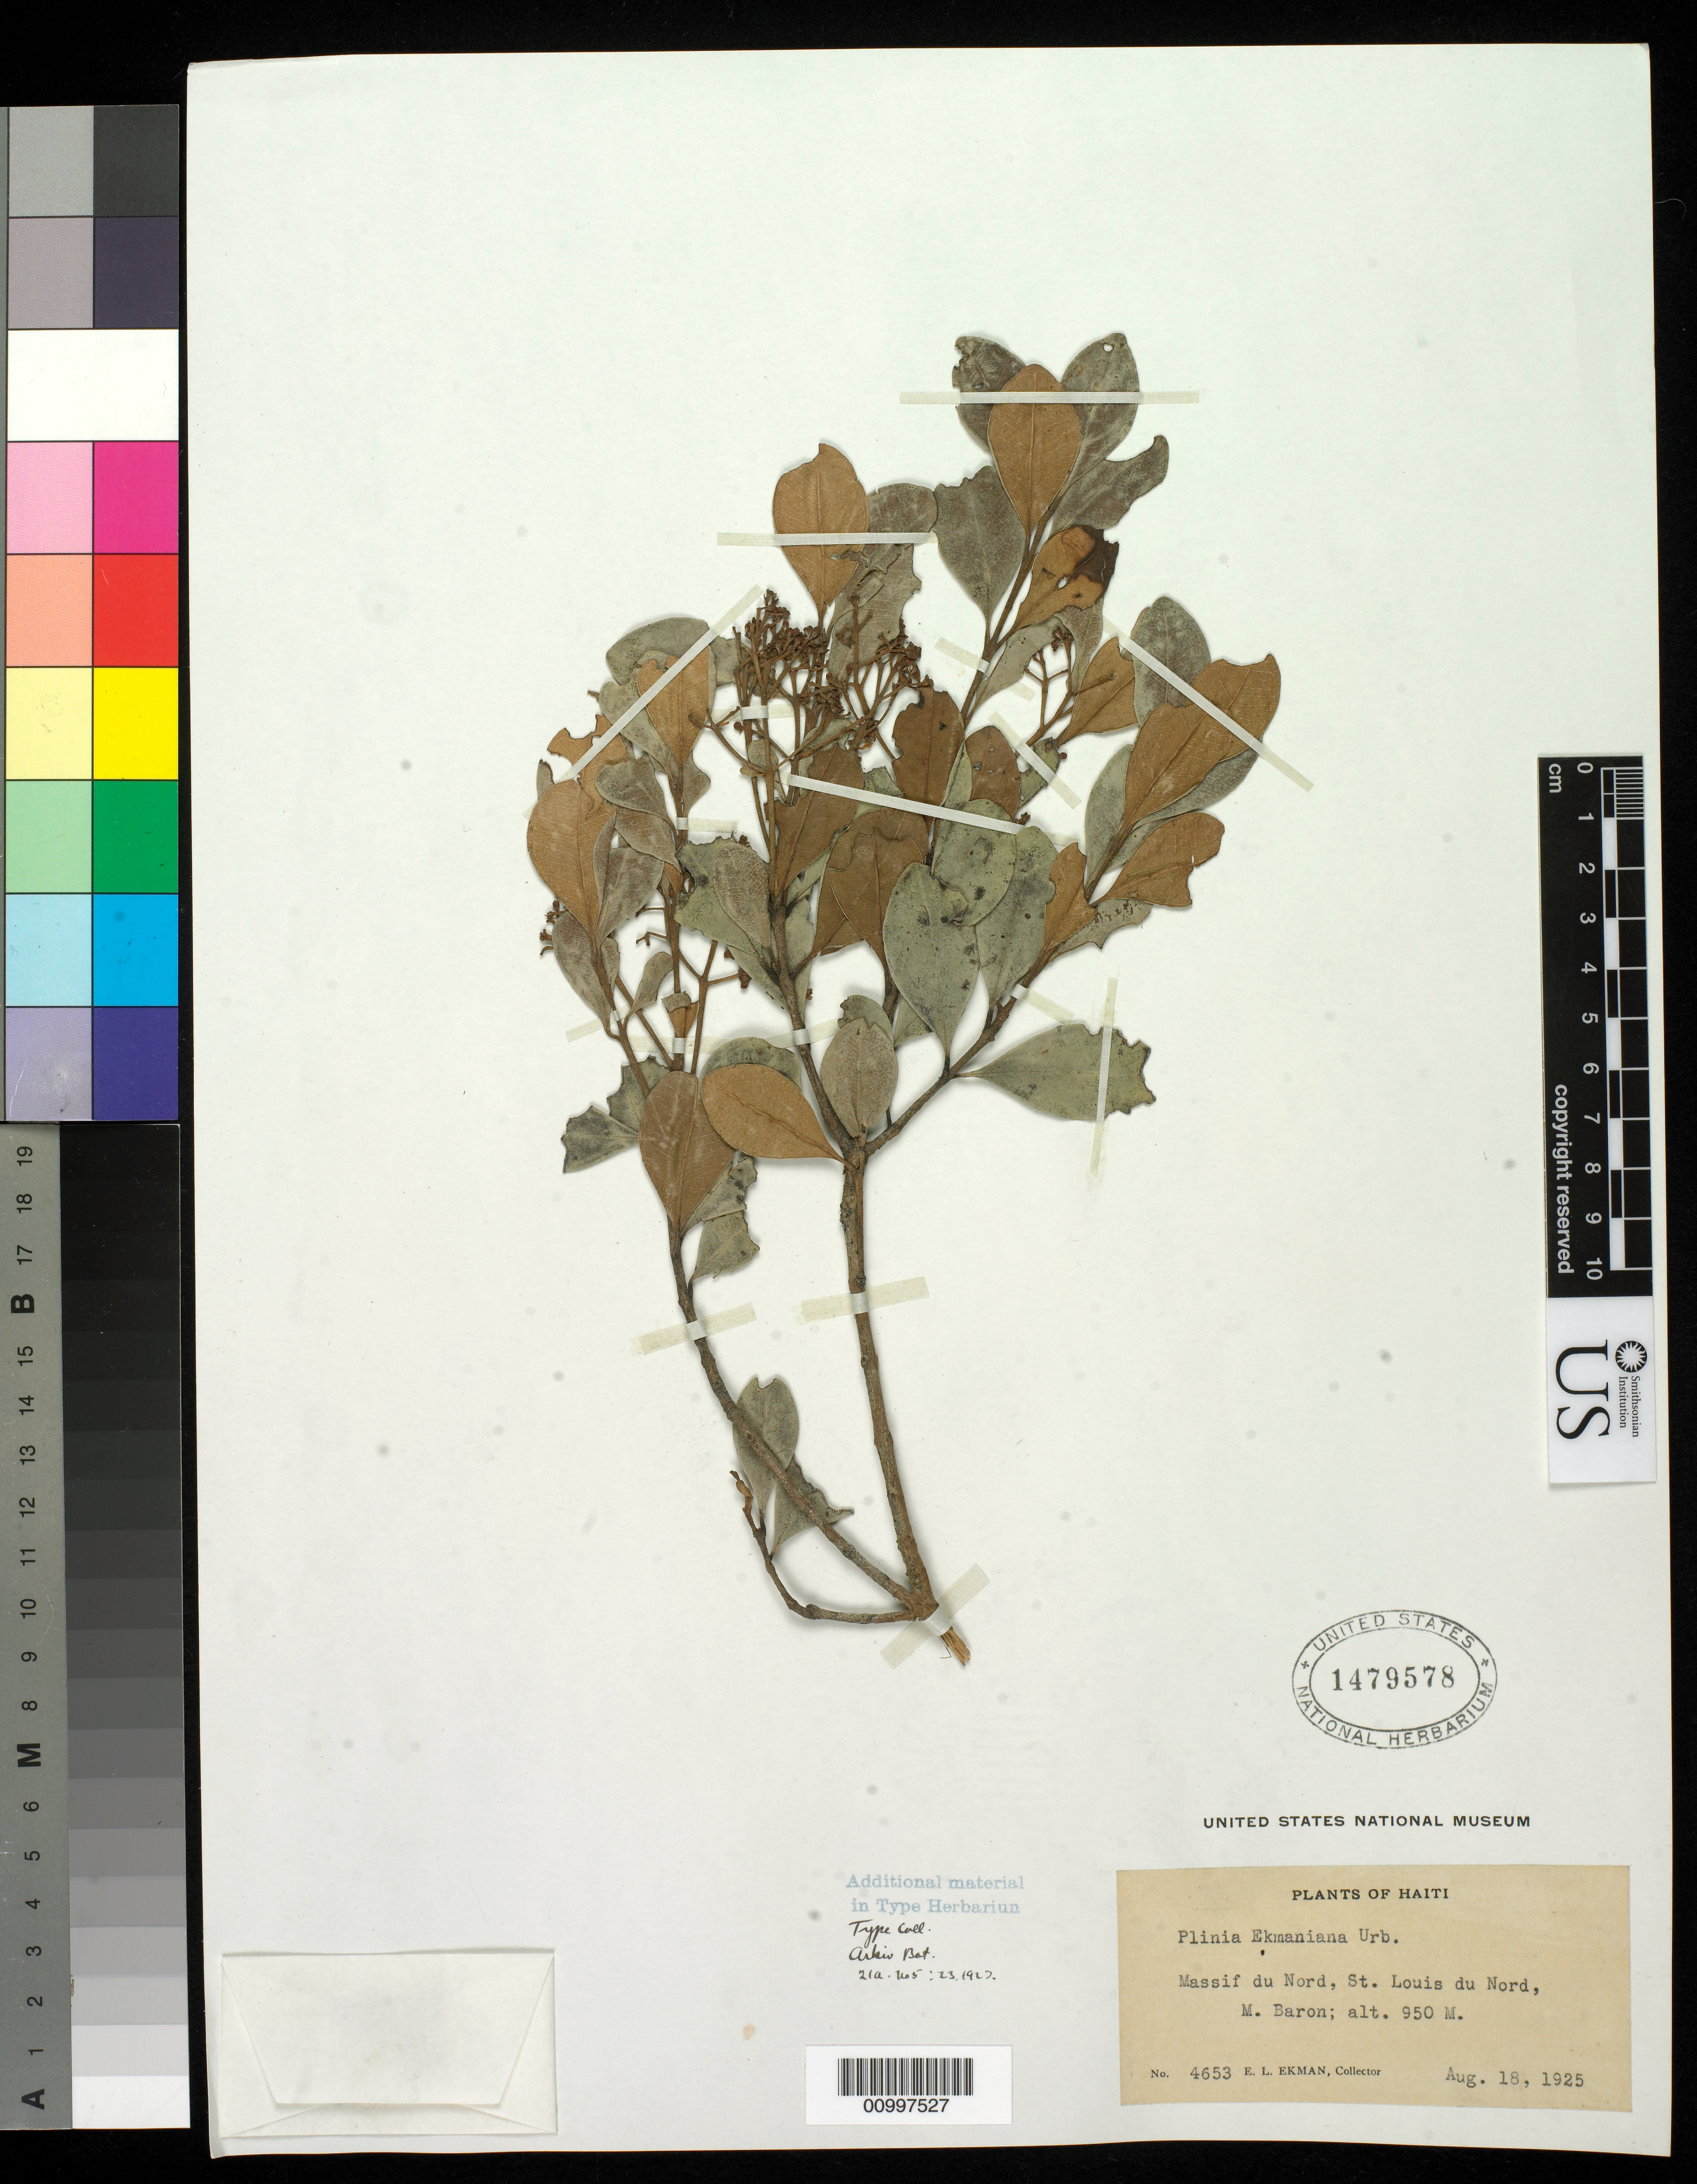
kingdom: Plantae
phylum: Tracheophyta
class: Magnoliopsida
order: Myrtales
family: Myrtaceae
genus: Plinia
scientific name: Plinia ekmaniana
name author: Urb.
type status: Isotype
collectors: E. L. Ekman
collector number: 4653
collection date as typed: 18 Aug 1925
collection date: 1925-08-18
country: Haiti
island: Hispaniola Island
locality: Massif du Nord, St. Louis du Nord, M. Baron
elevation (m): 950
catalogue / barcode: US 1479578